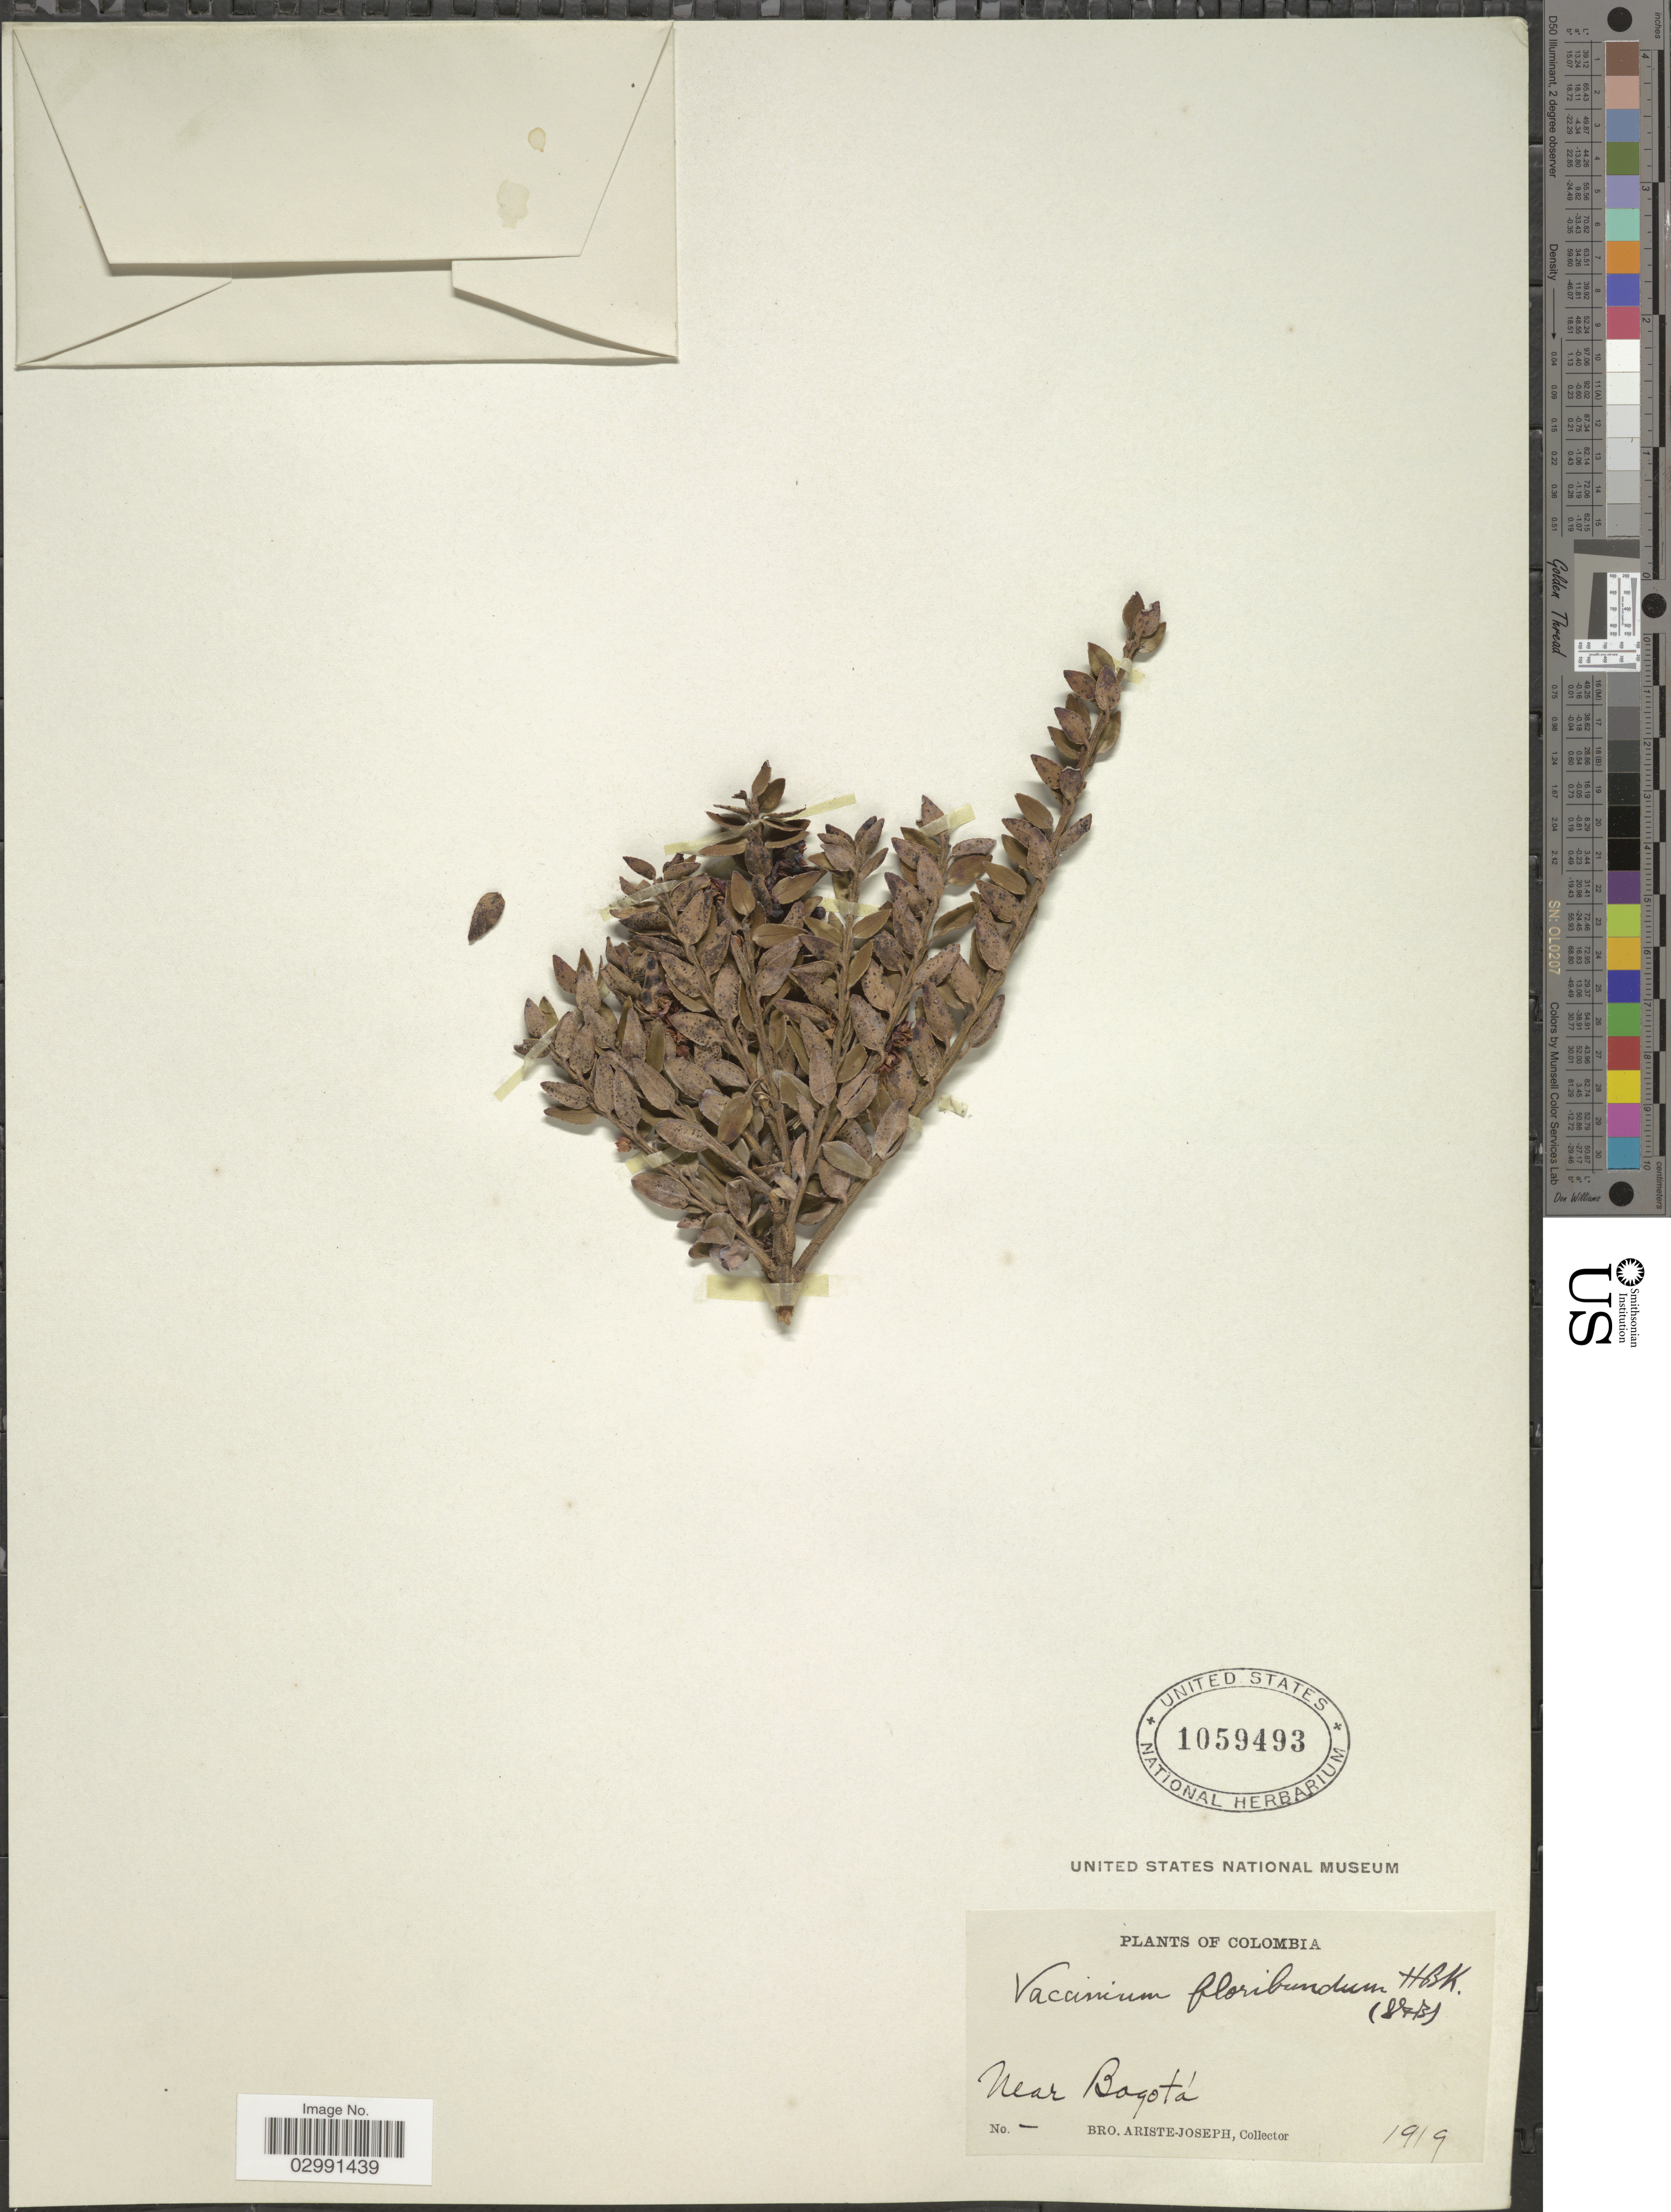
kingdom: Plantae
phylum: Tracheophyta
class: Magnoliopsida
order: Ericales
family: Ericaceae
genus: Vaccinium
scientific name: Vaccinium floribundum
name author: Kunth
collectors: Bro. Ariste-Joseph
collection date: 1919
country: Colombia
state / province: Bogota D.C.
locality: Near Bogotá.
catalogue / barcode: US 1059493